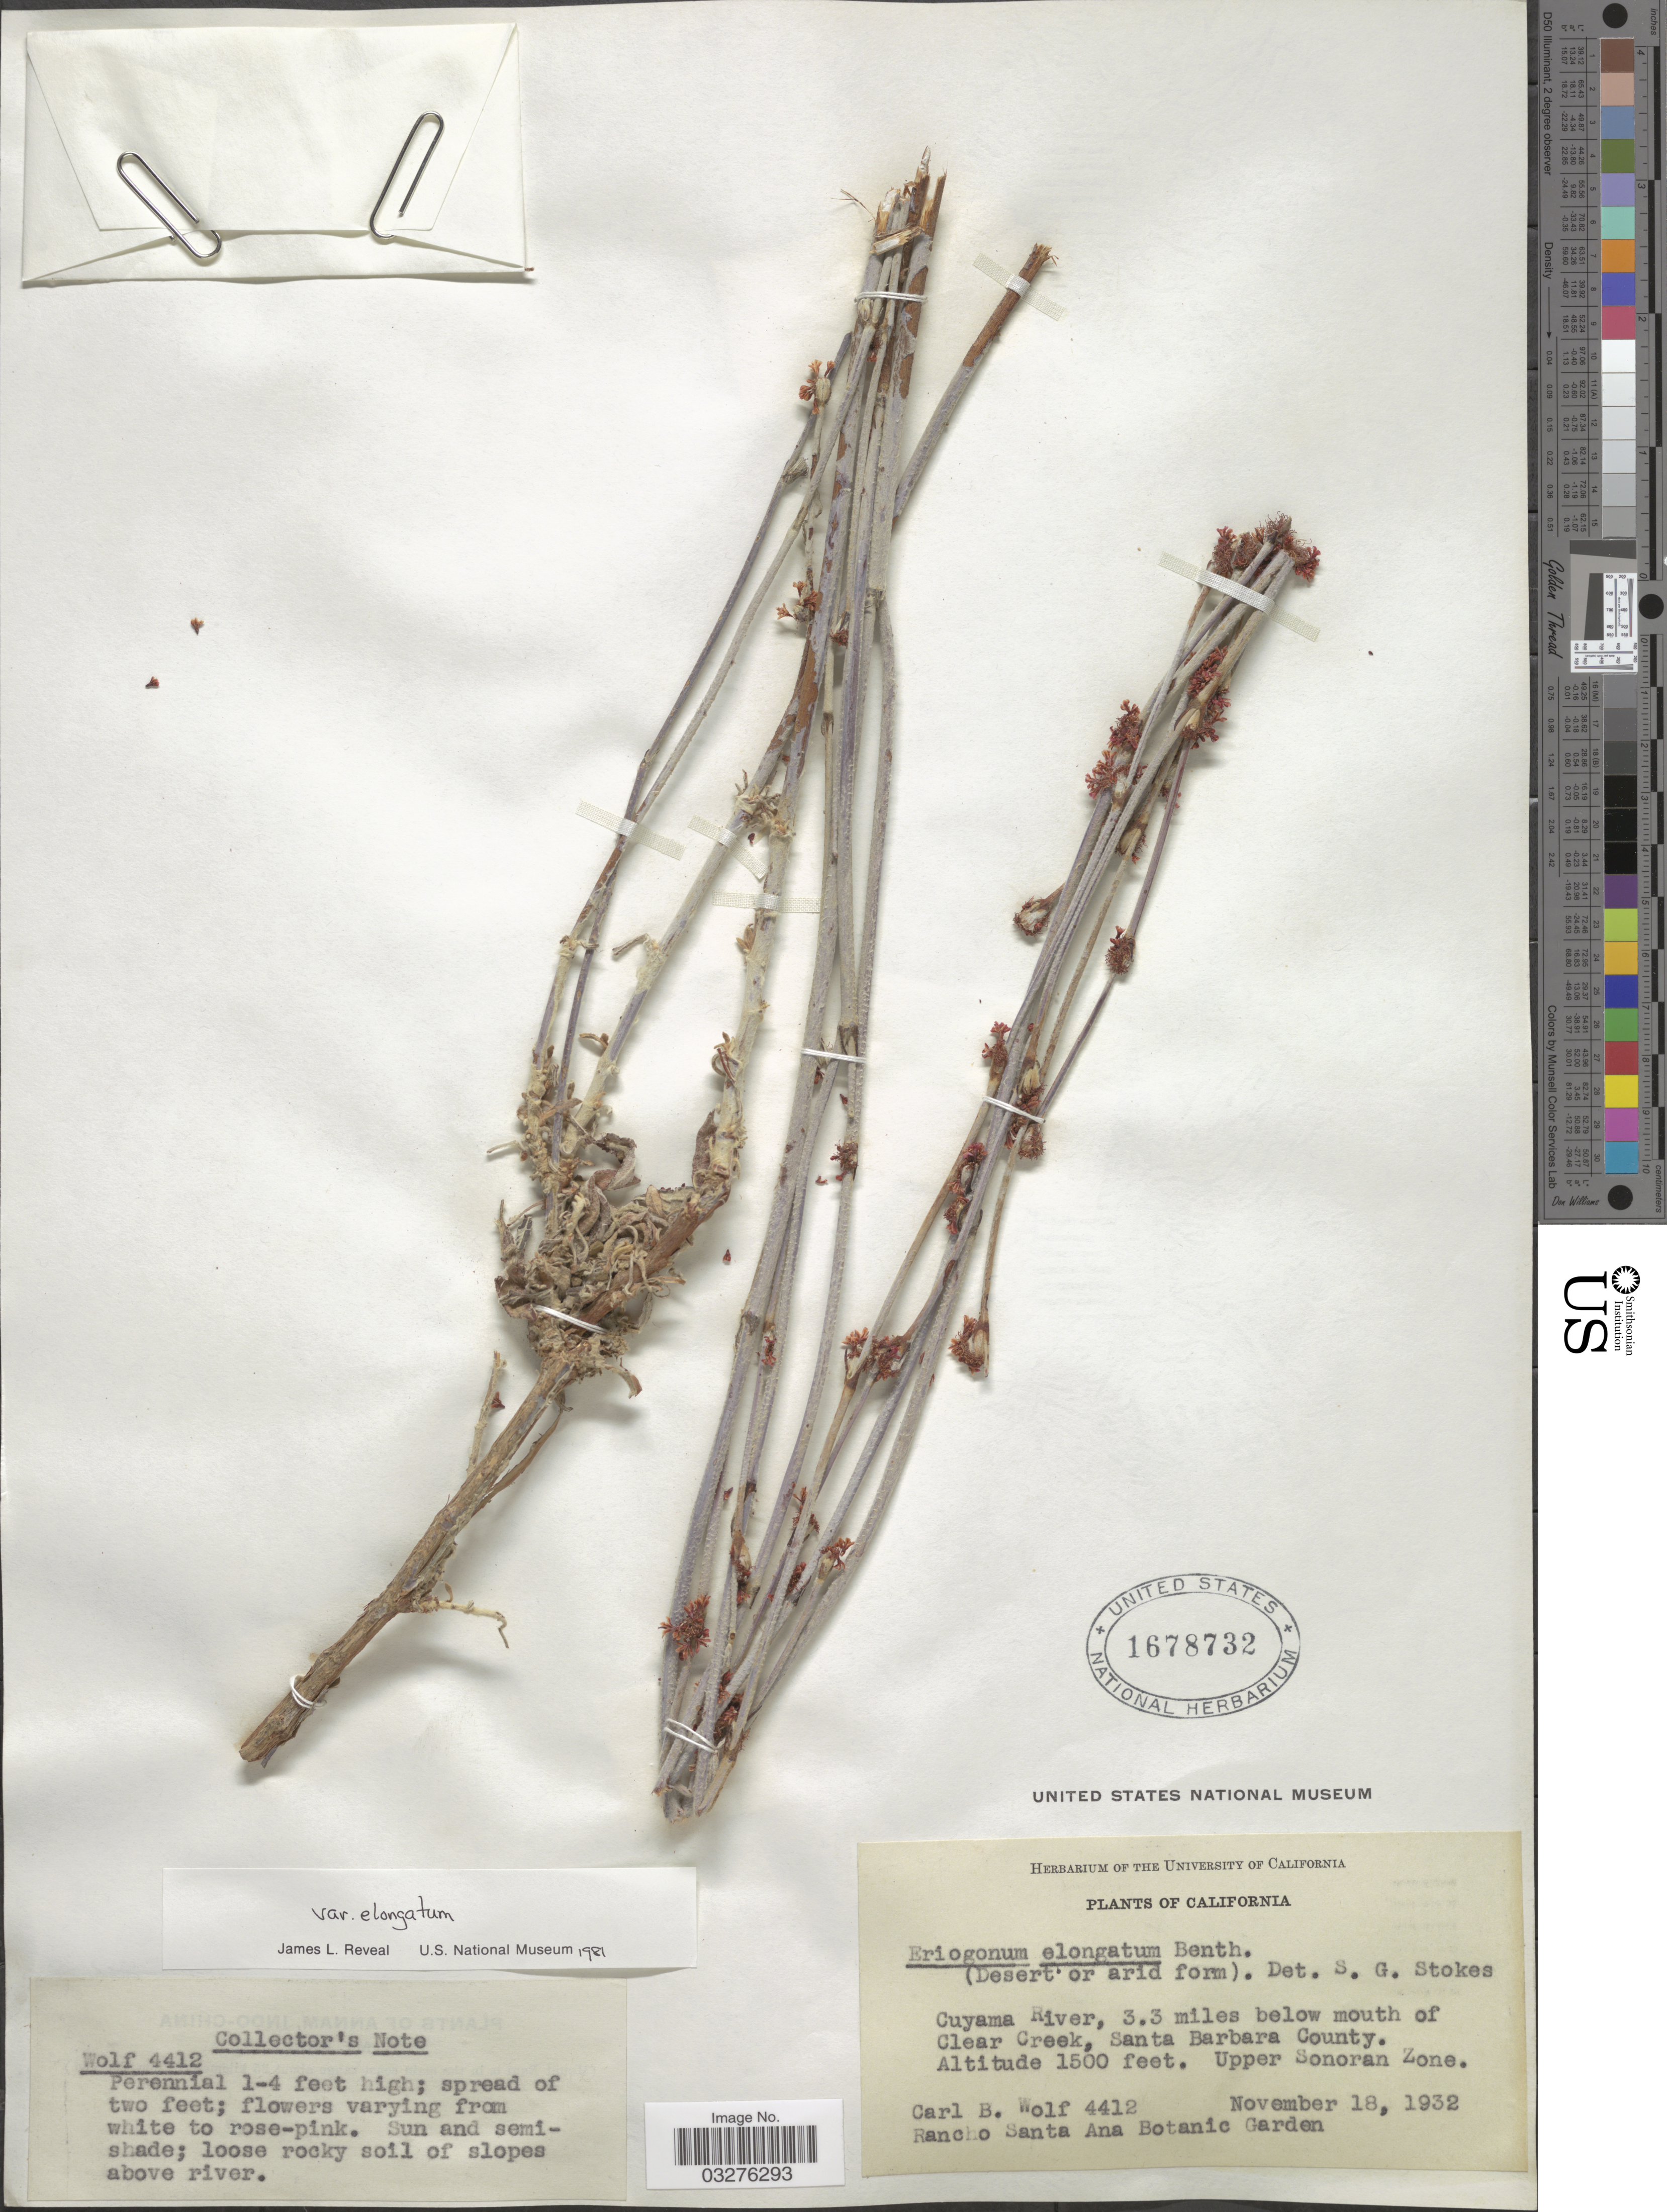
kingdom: Plantae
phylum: Tracheophyta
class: Magnoliopsida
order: Caryophyllales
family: Polygonaceae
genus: Eriogonum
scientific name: Eriogonum elongatum var. elongatum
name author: Benth.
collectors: C. B. Wolf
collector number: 4412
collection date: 1932-11-18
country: United States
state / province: California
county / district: Santa Barbara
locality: Cuyama River, 3.3 miles below mouth of Clear Creek, Santa Barbara County, Upper Sonoran Zone.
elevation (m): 457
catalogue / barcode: US 1678732